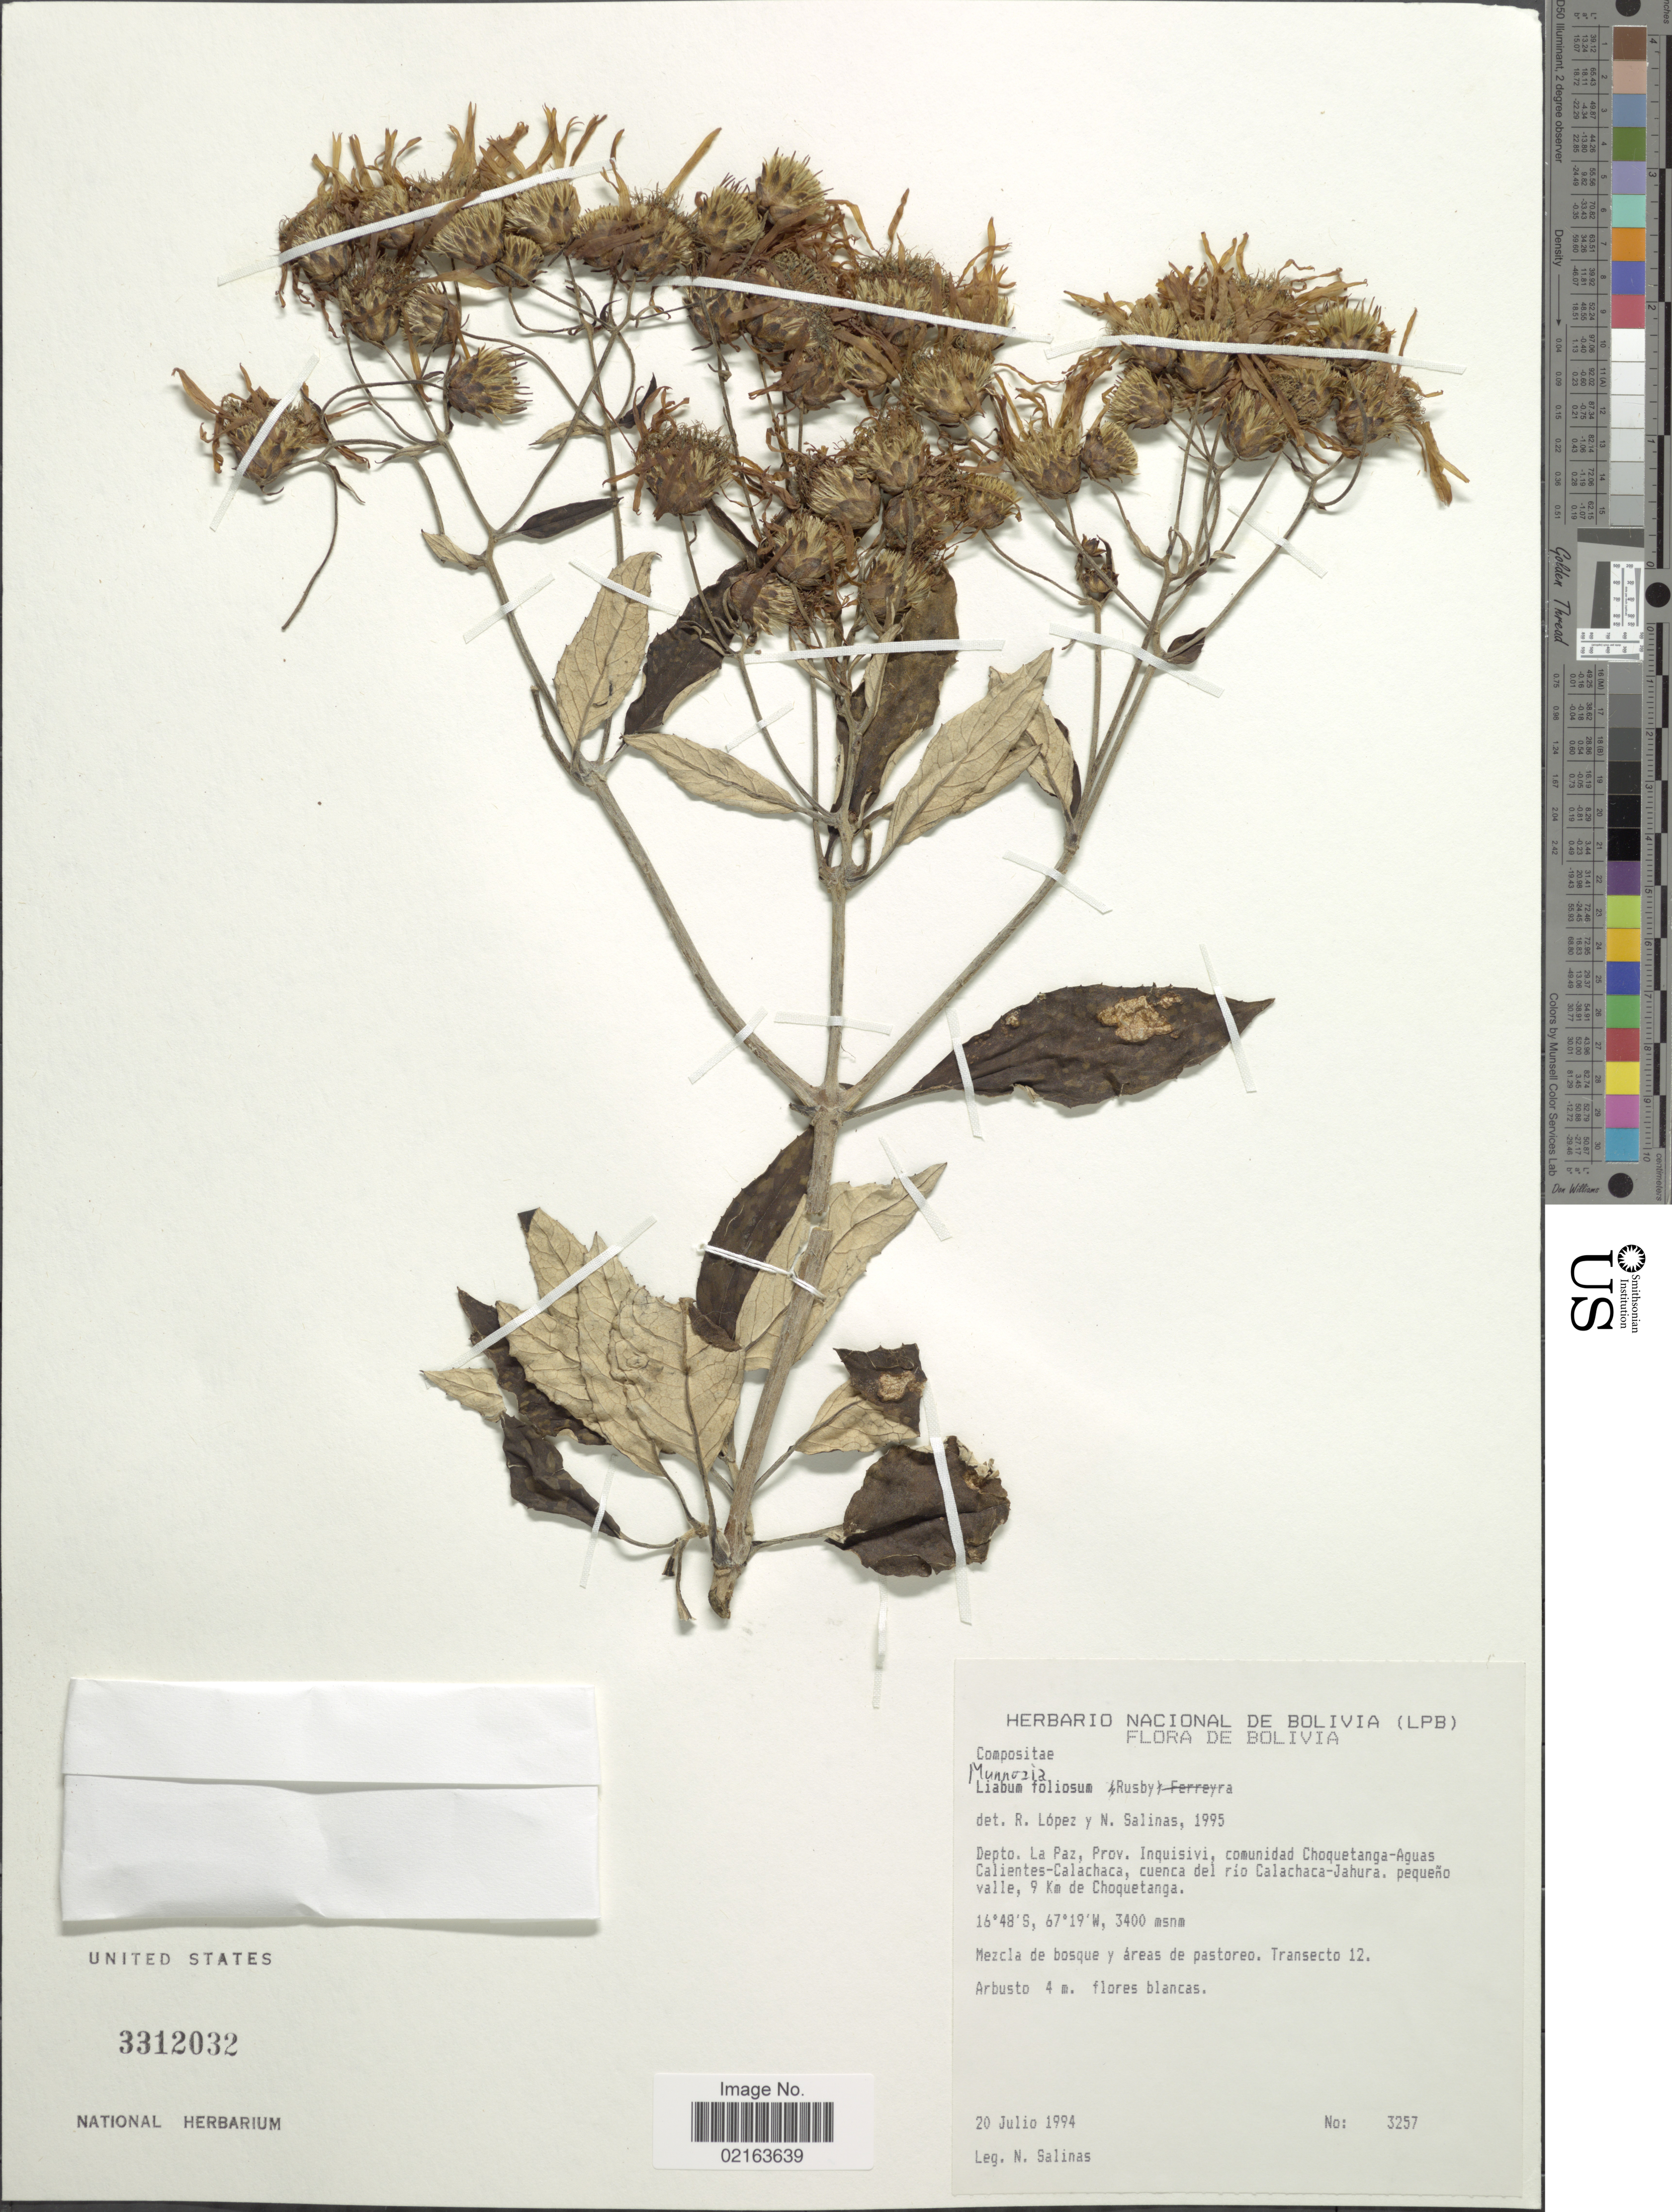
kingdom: Plantae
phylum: Tracheophyta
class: Magnoliopsida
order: Asterales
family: Asteraceae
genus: Munnozia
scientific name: Munnozia foliosa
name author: Rusby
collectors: N. Salinas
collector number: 3257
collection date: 1994-07-20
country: Bolivia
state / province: La Paz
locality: Depto. La Paz, Prov. Inquisivi, comunidad Choquetanga-Aguas Calientes-Calachaca, cuenca del río Calachaca-Jahura, pequeño valle, 9 Km de Choquetanga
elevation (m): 3400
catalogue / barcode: US 3312032